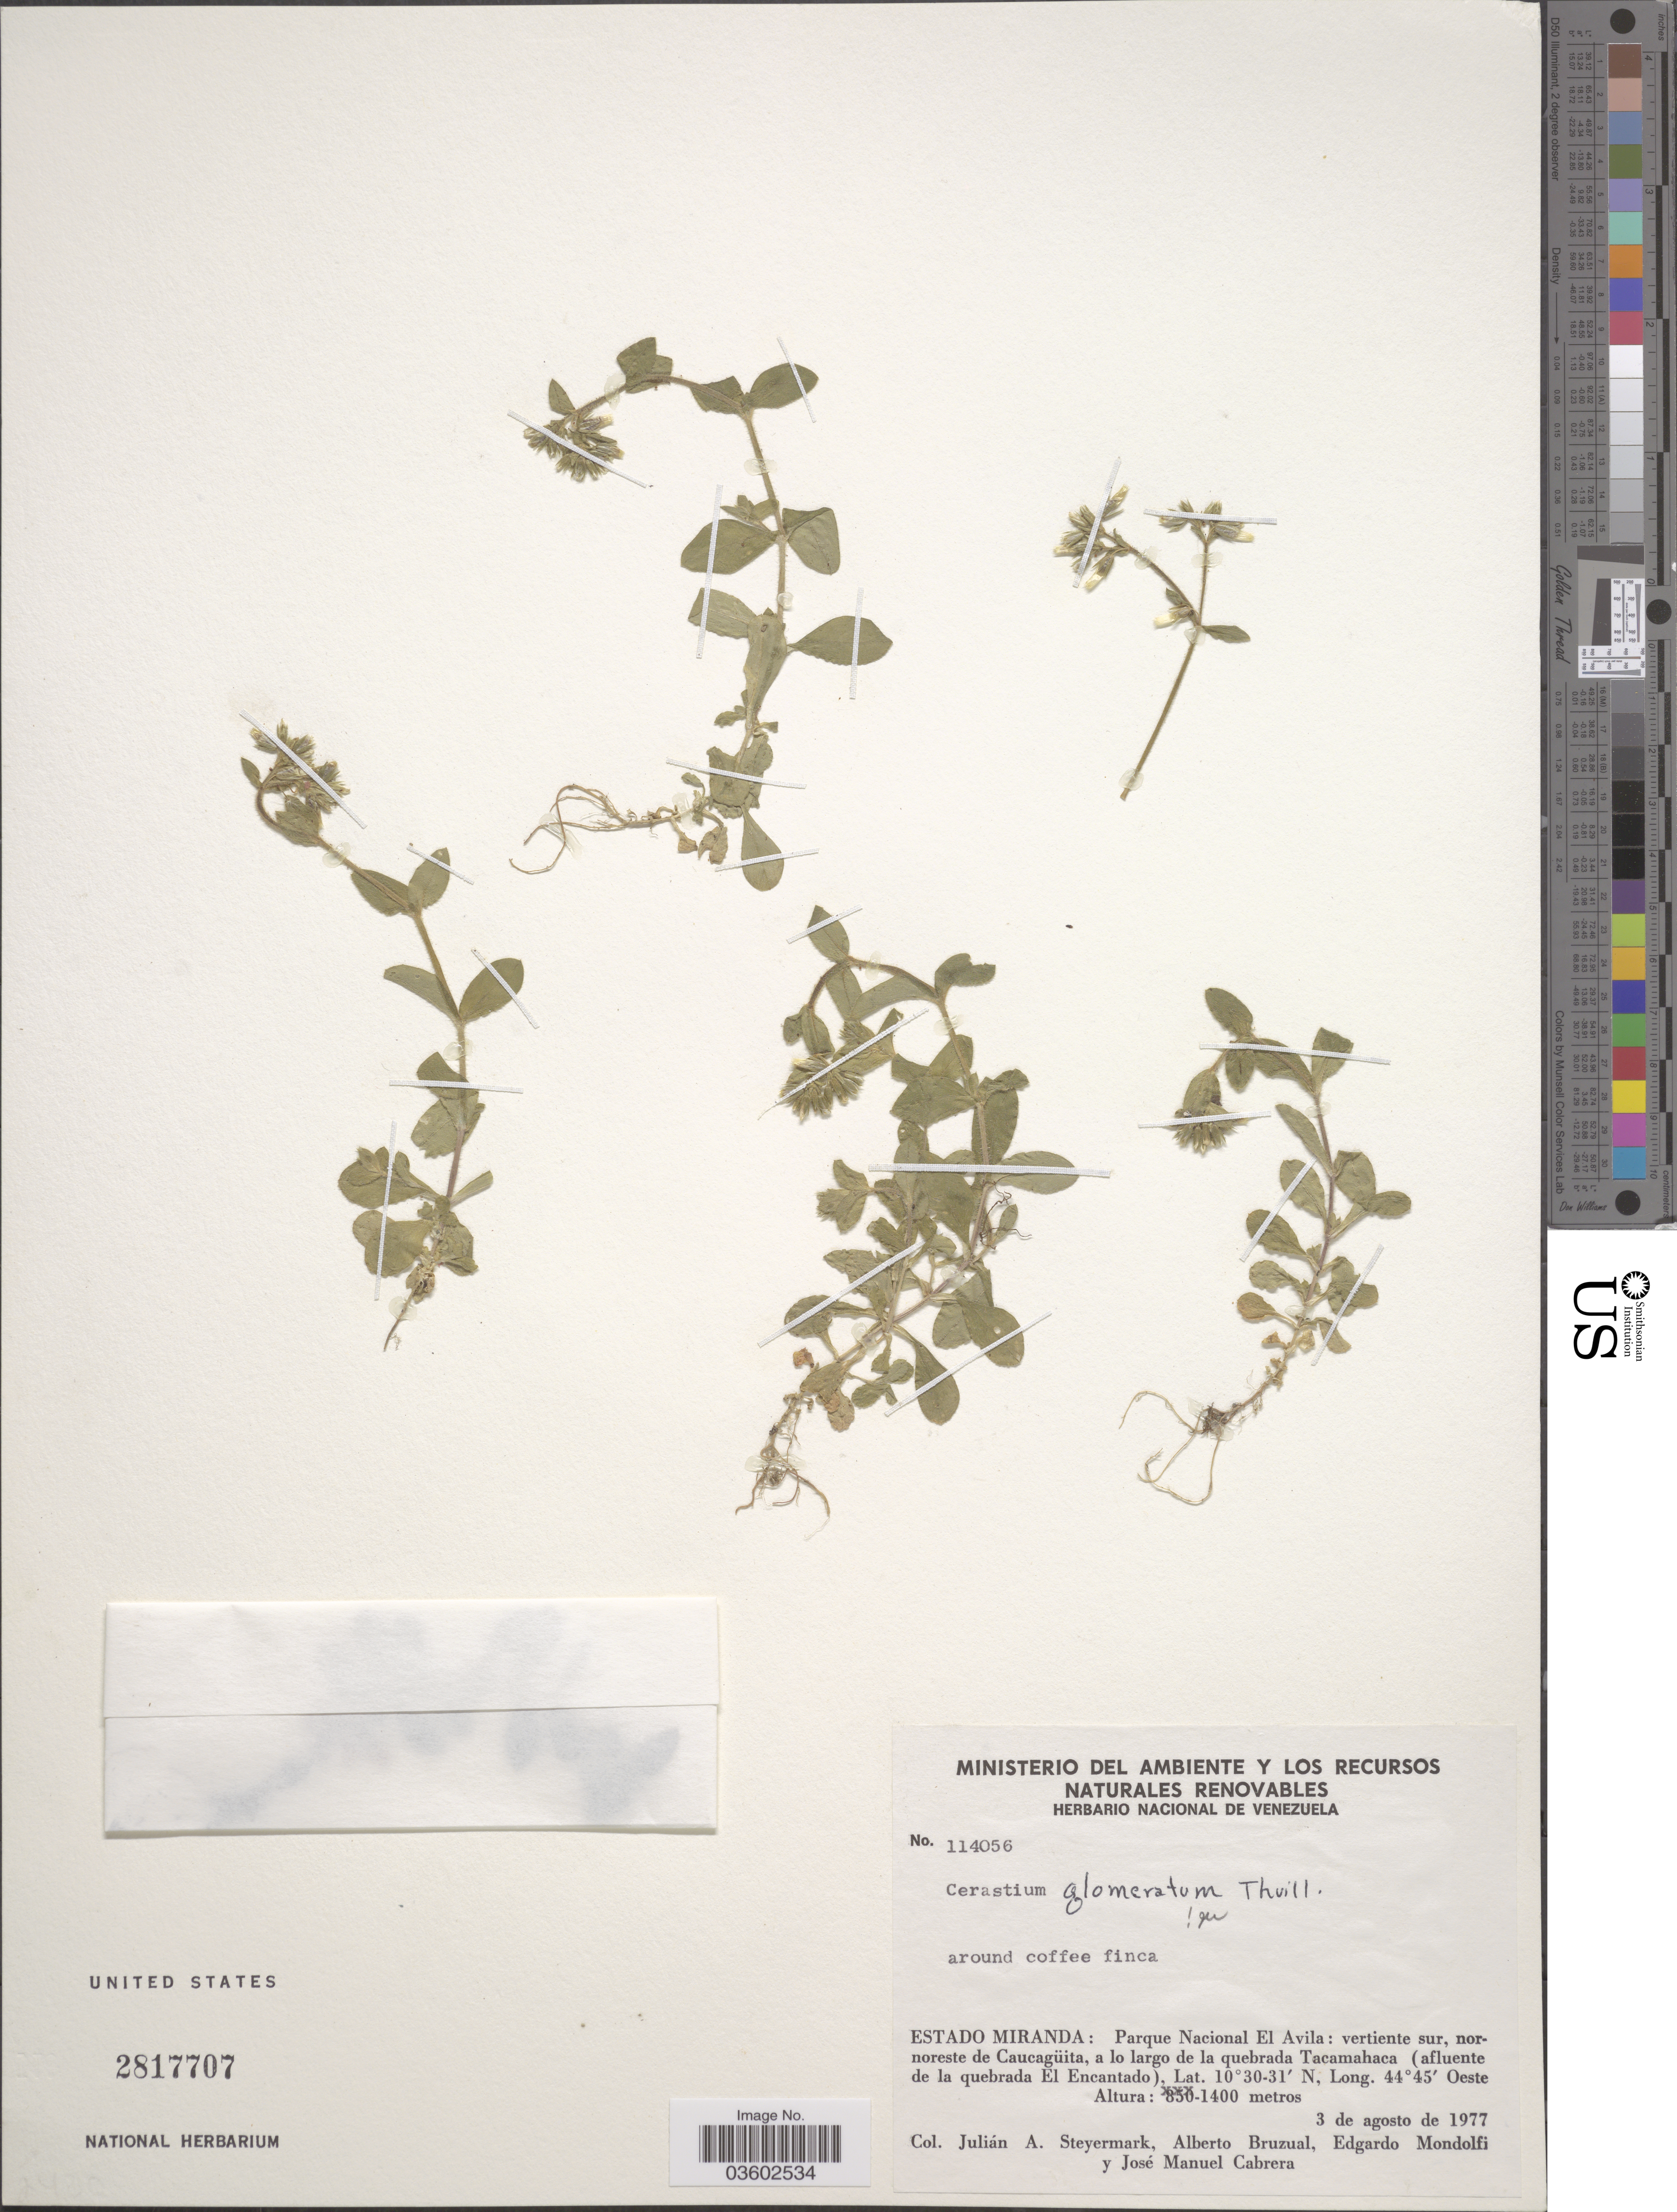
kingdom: Plantae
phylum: Tracheophyta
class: Magnoliopsida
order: Caryophyllales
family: Caryophyllaceae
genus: Cerastium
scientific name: Cerastium glomeratum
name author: Thuill.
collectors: J. Steyermark, A. Bruzual, E. Mondolfi & J. Cabrera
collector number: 114056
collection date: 1977-08-03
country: Venezuela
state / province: Miranda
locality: Parque Nacional El Avila: vertiente sur, nornoreste de Caucagüita, a lo largo de la quebrada Tacamahaca (afluente de la quebrada El Encantado).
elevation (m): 1400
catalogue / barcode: US 2817707